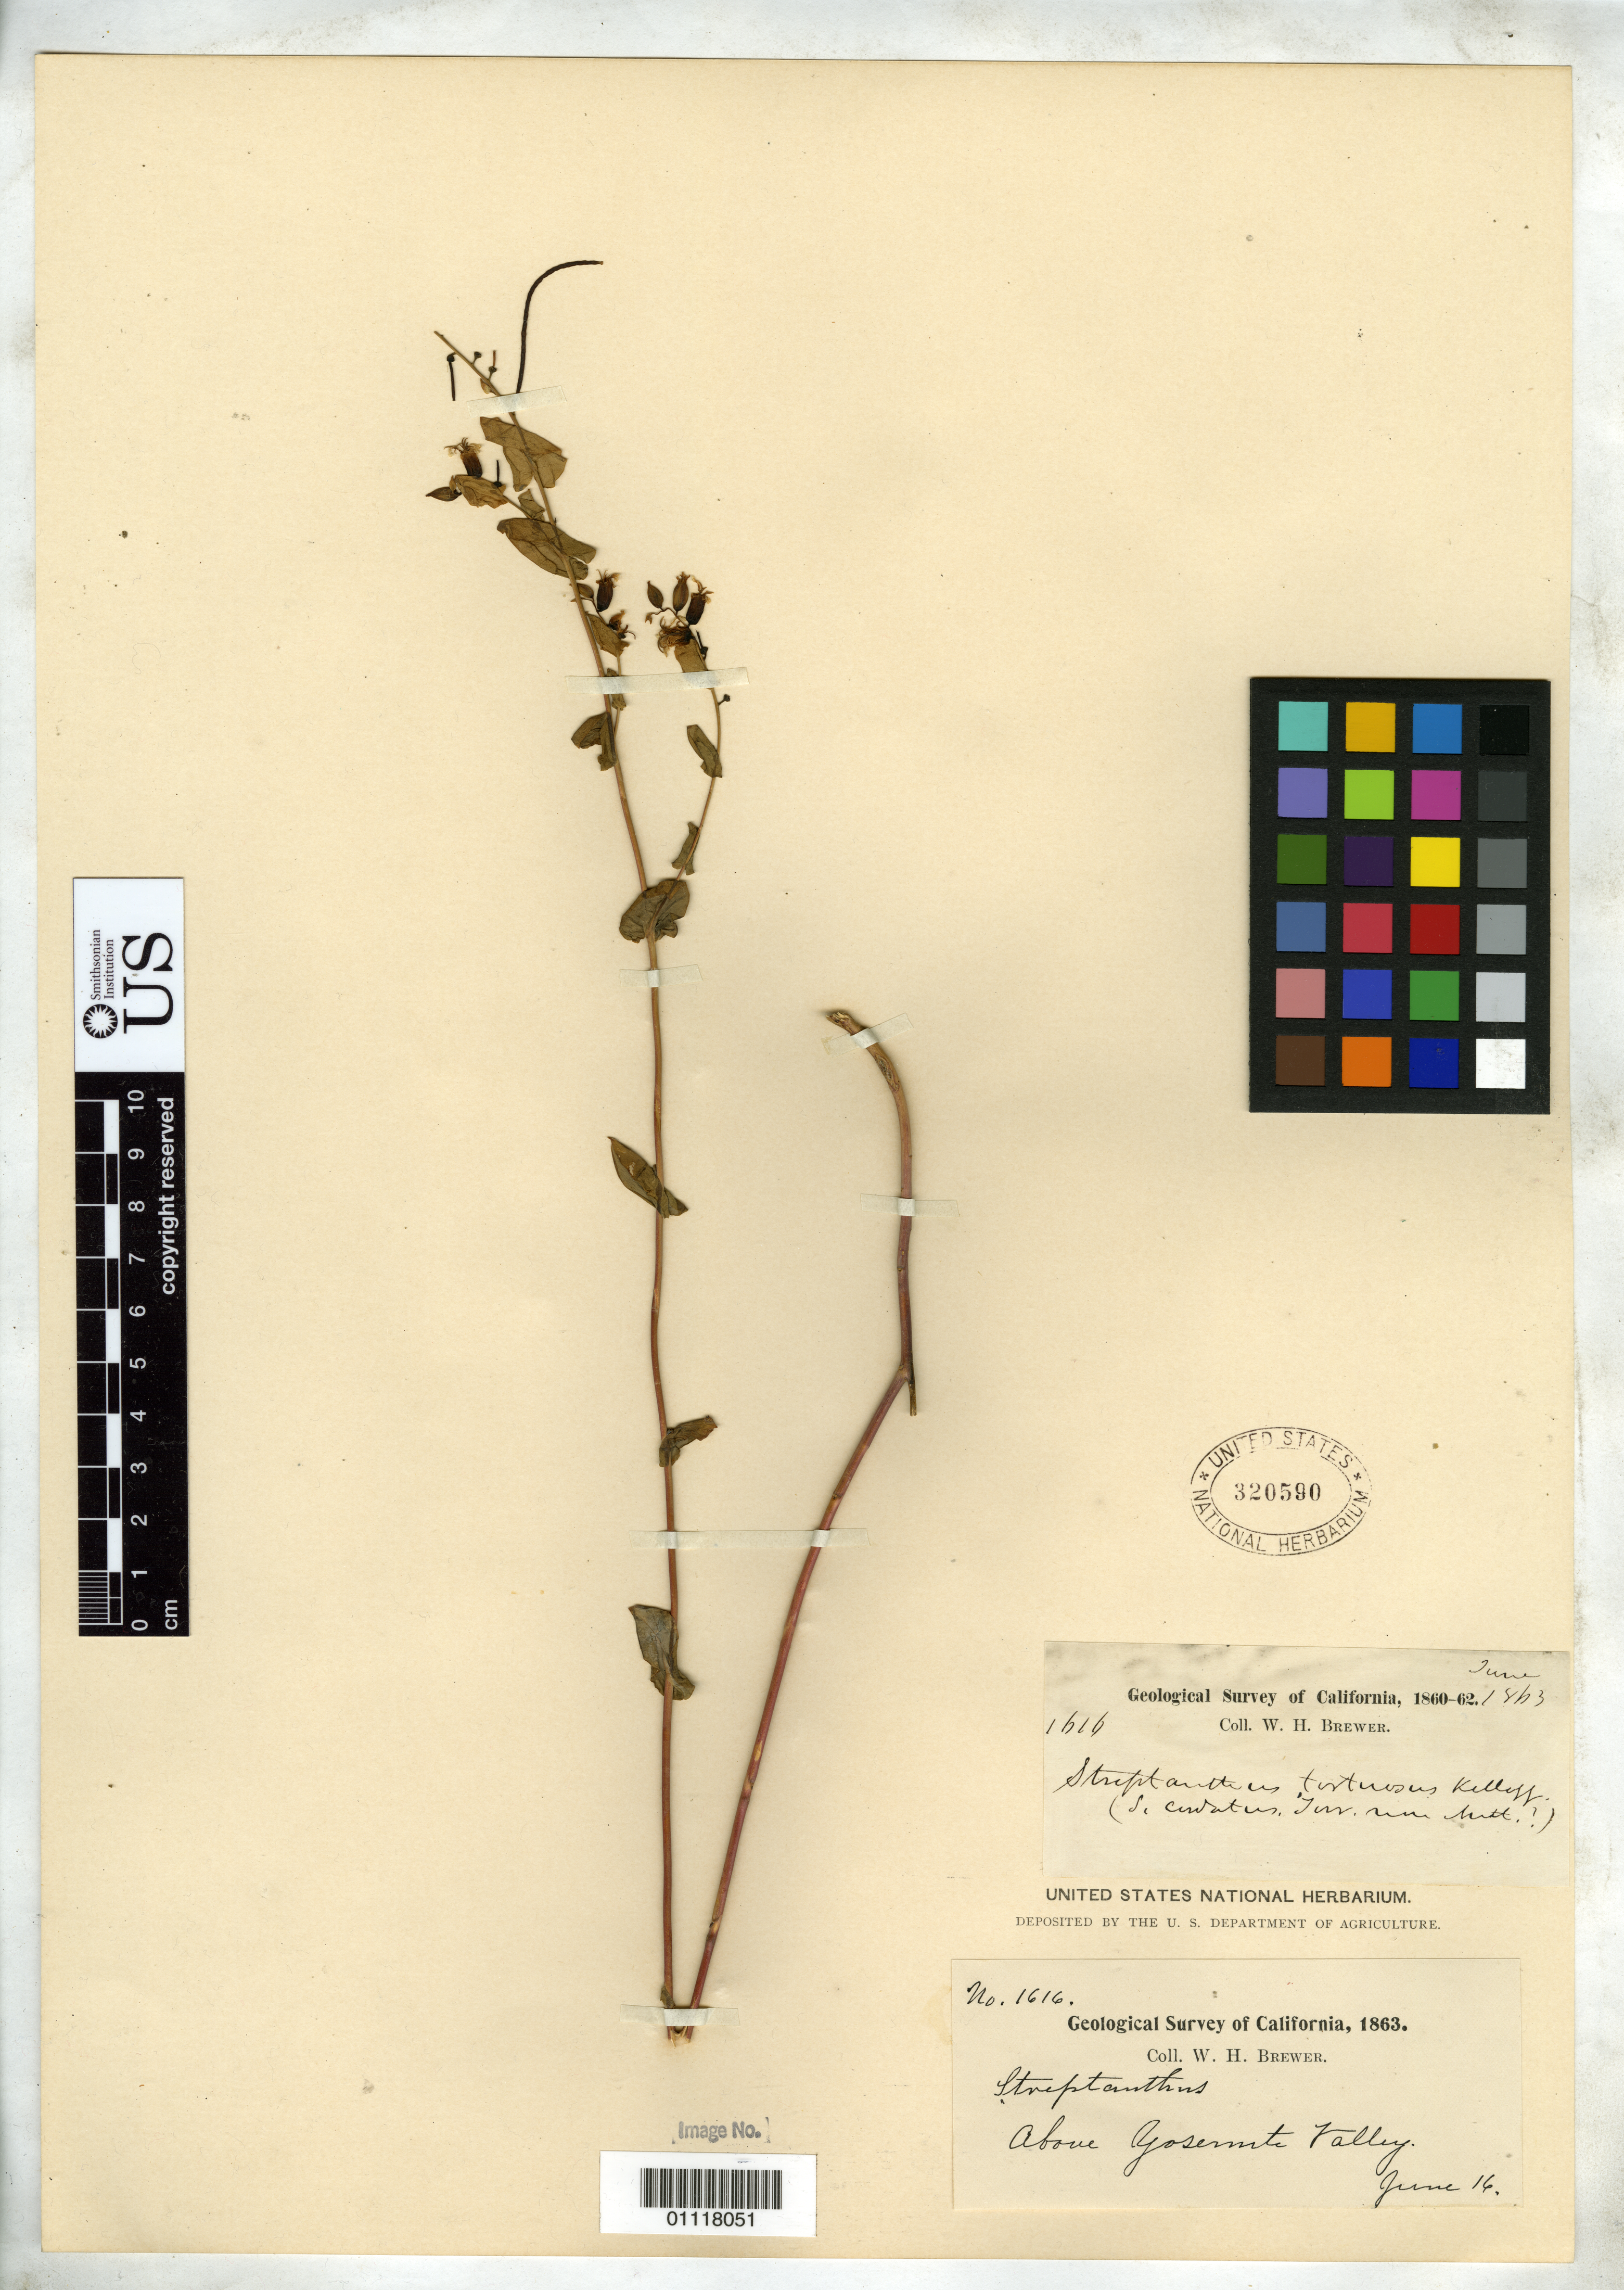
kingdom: Plantae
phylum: Tracheophyta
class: Magnoliopsida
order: Brassicales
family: Brassicaceae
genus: Streptanthus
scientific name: Streptanthus tortuosus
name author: Kellogg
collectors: W. H. Brewer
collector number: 1616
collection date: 1863-06-16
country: United States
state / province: California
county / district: Mariposa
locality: Yosemite Valley.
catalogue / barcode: US 320590